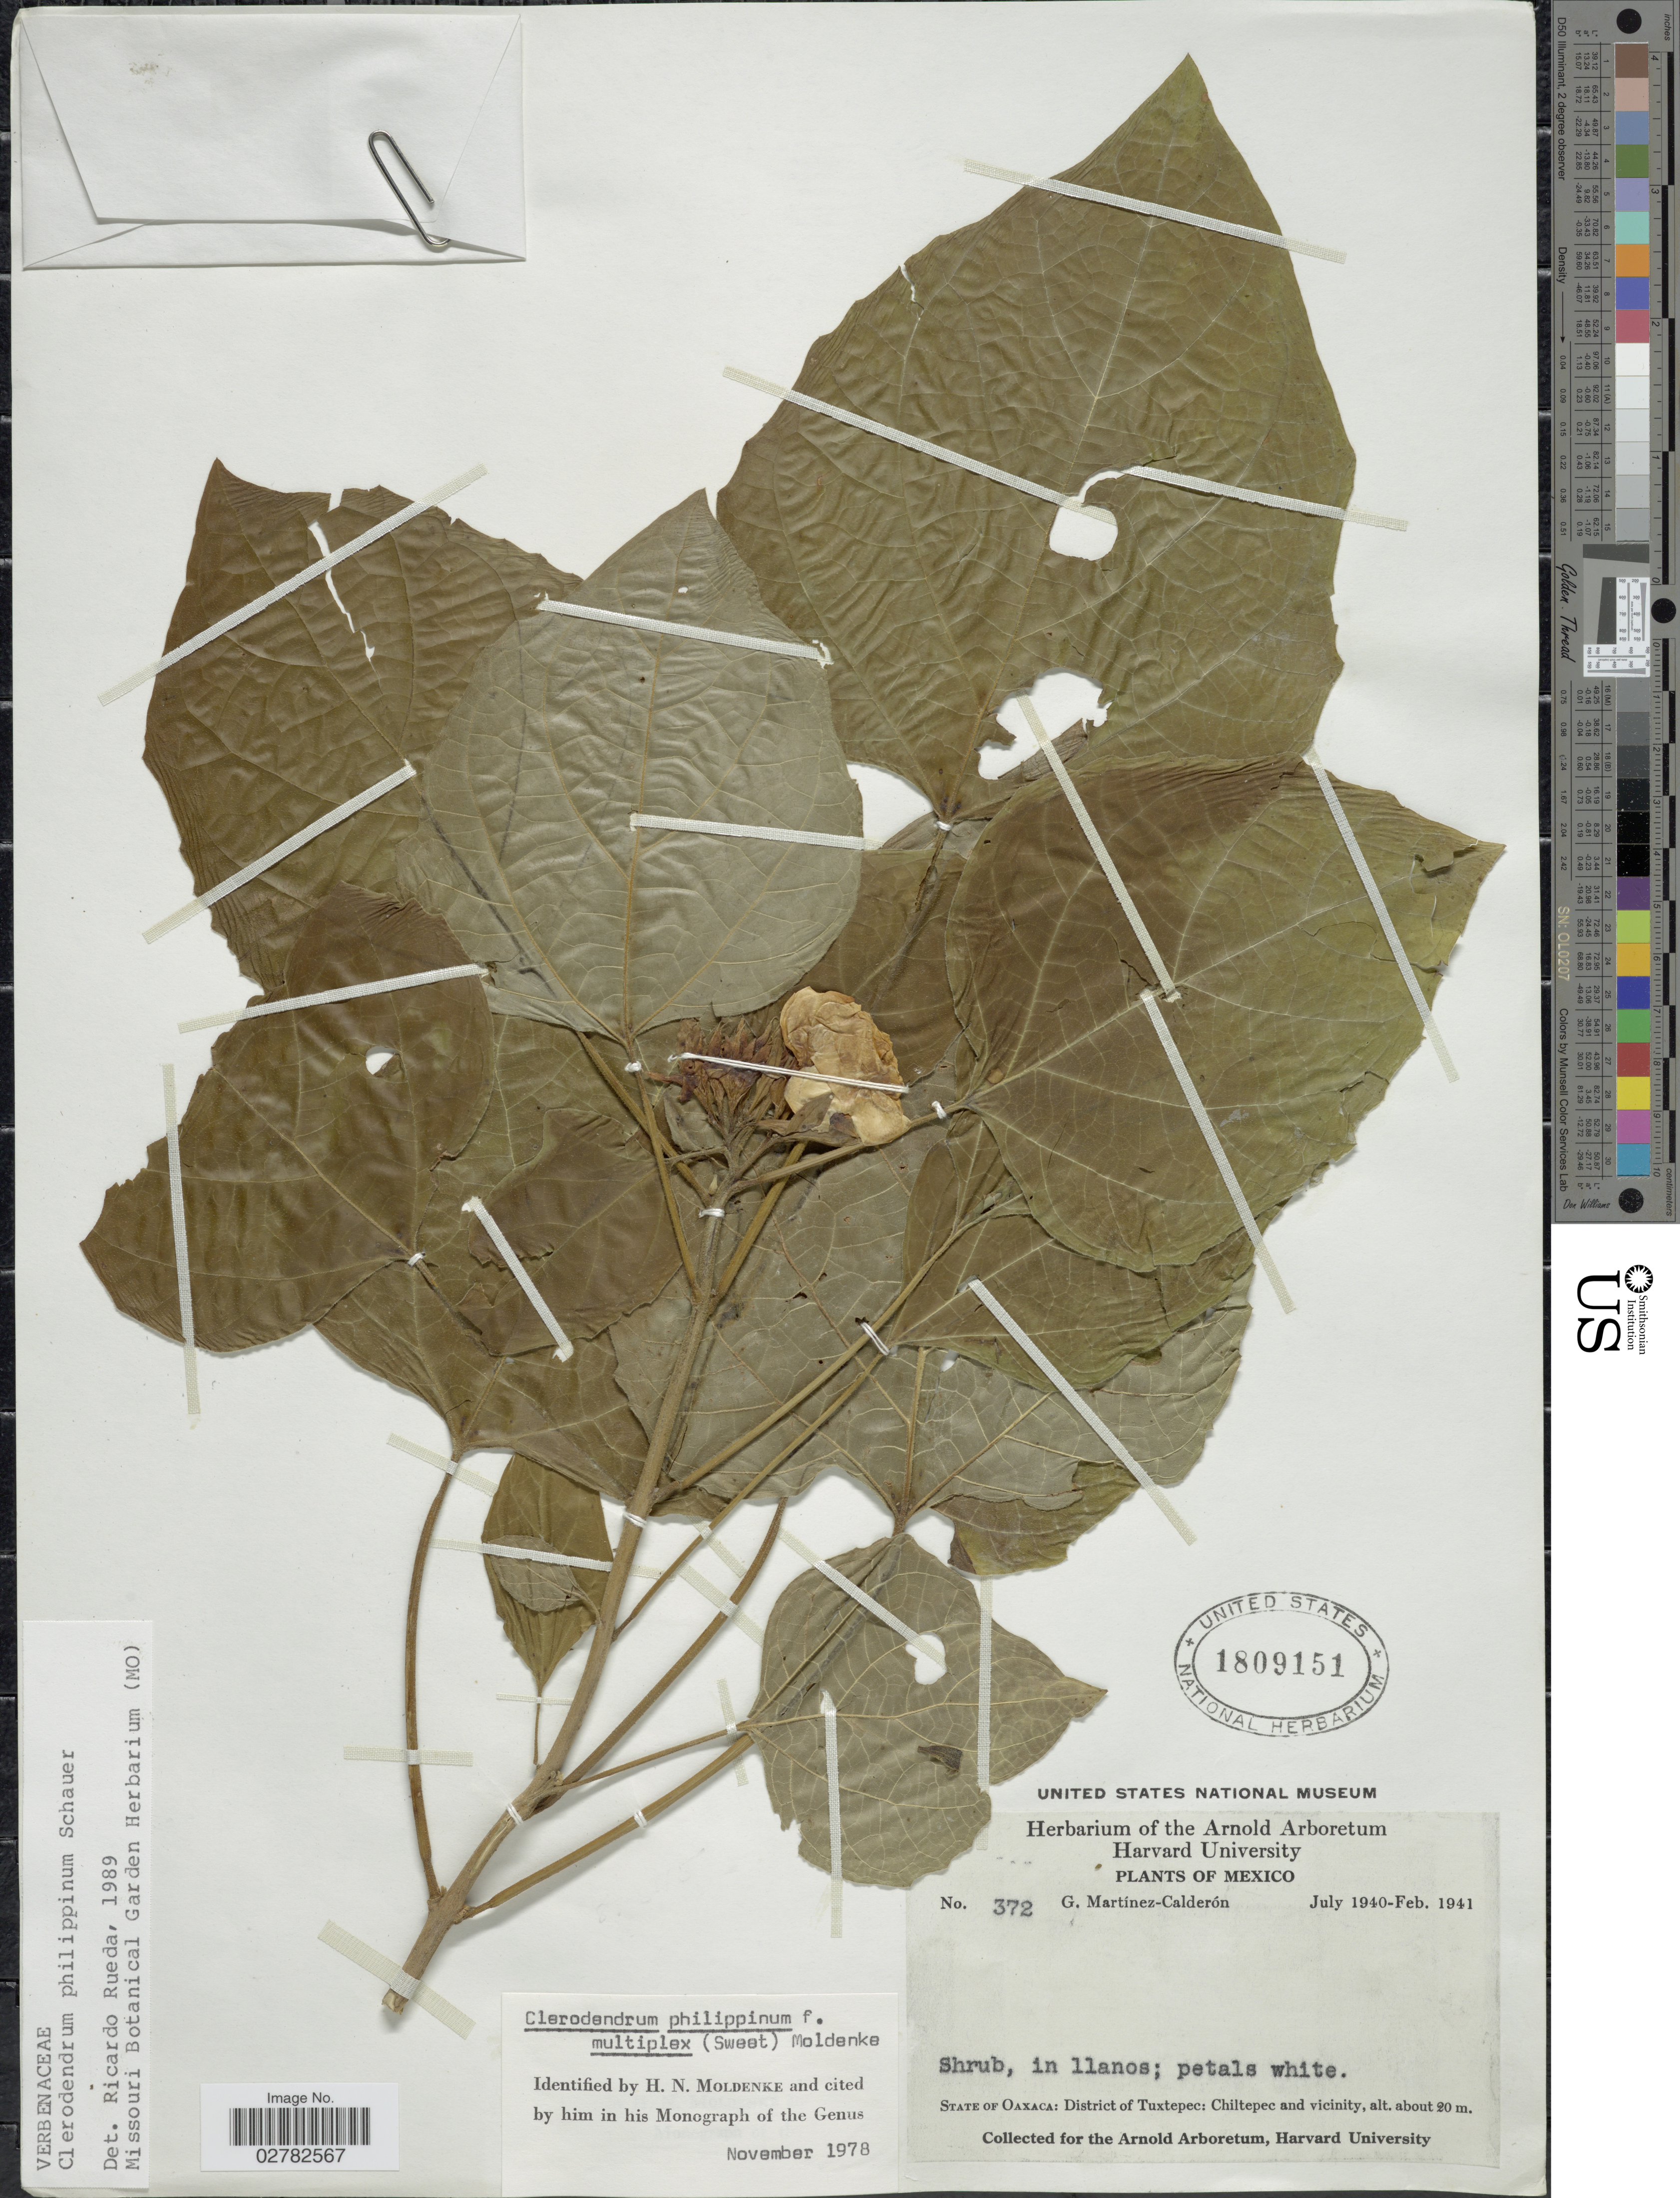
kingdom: Plantae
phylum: Tracheophyta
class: Magnoliopsida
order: Lamiales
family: Lamiaceae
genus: Clerodendrum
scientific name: Clerodendrum philippinense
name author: Elmer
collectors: G. Martínez Calderón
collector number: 372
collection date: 1940-07/1941-02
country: Mexico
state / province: Oaxaca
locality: District of Tuxtepec: Chiltepec and vicinity.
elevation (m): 20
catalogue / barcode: US 1809151